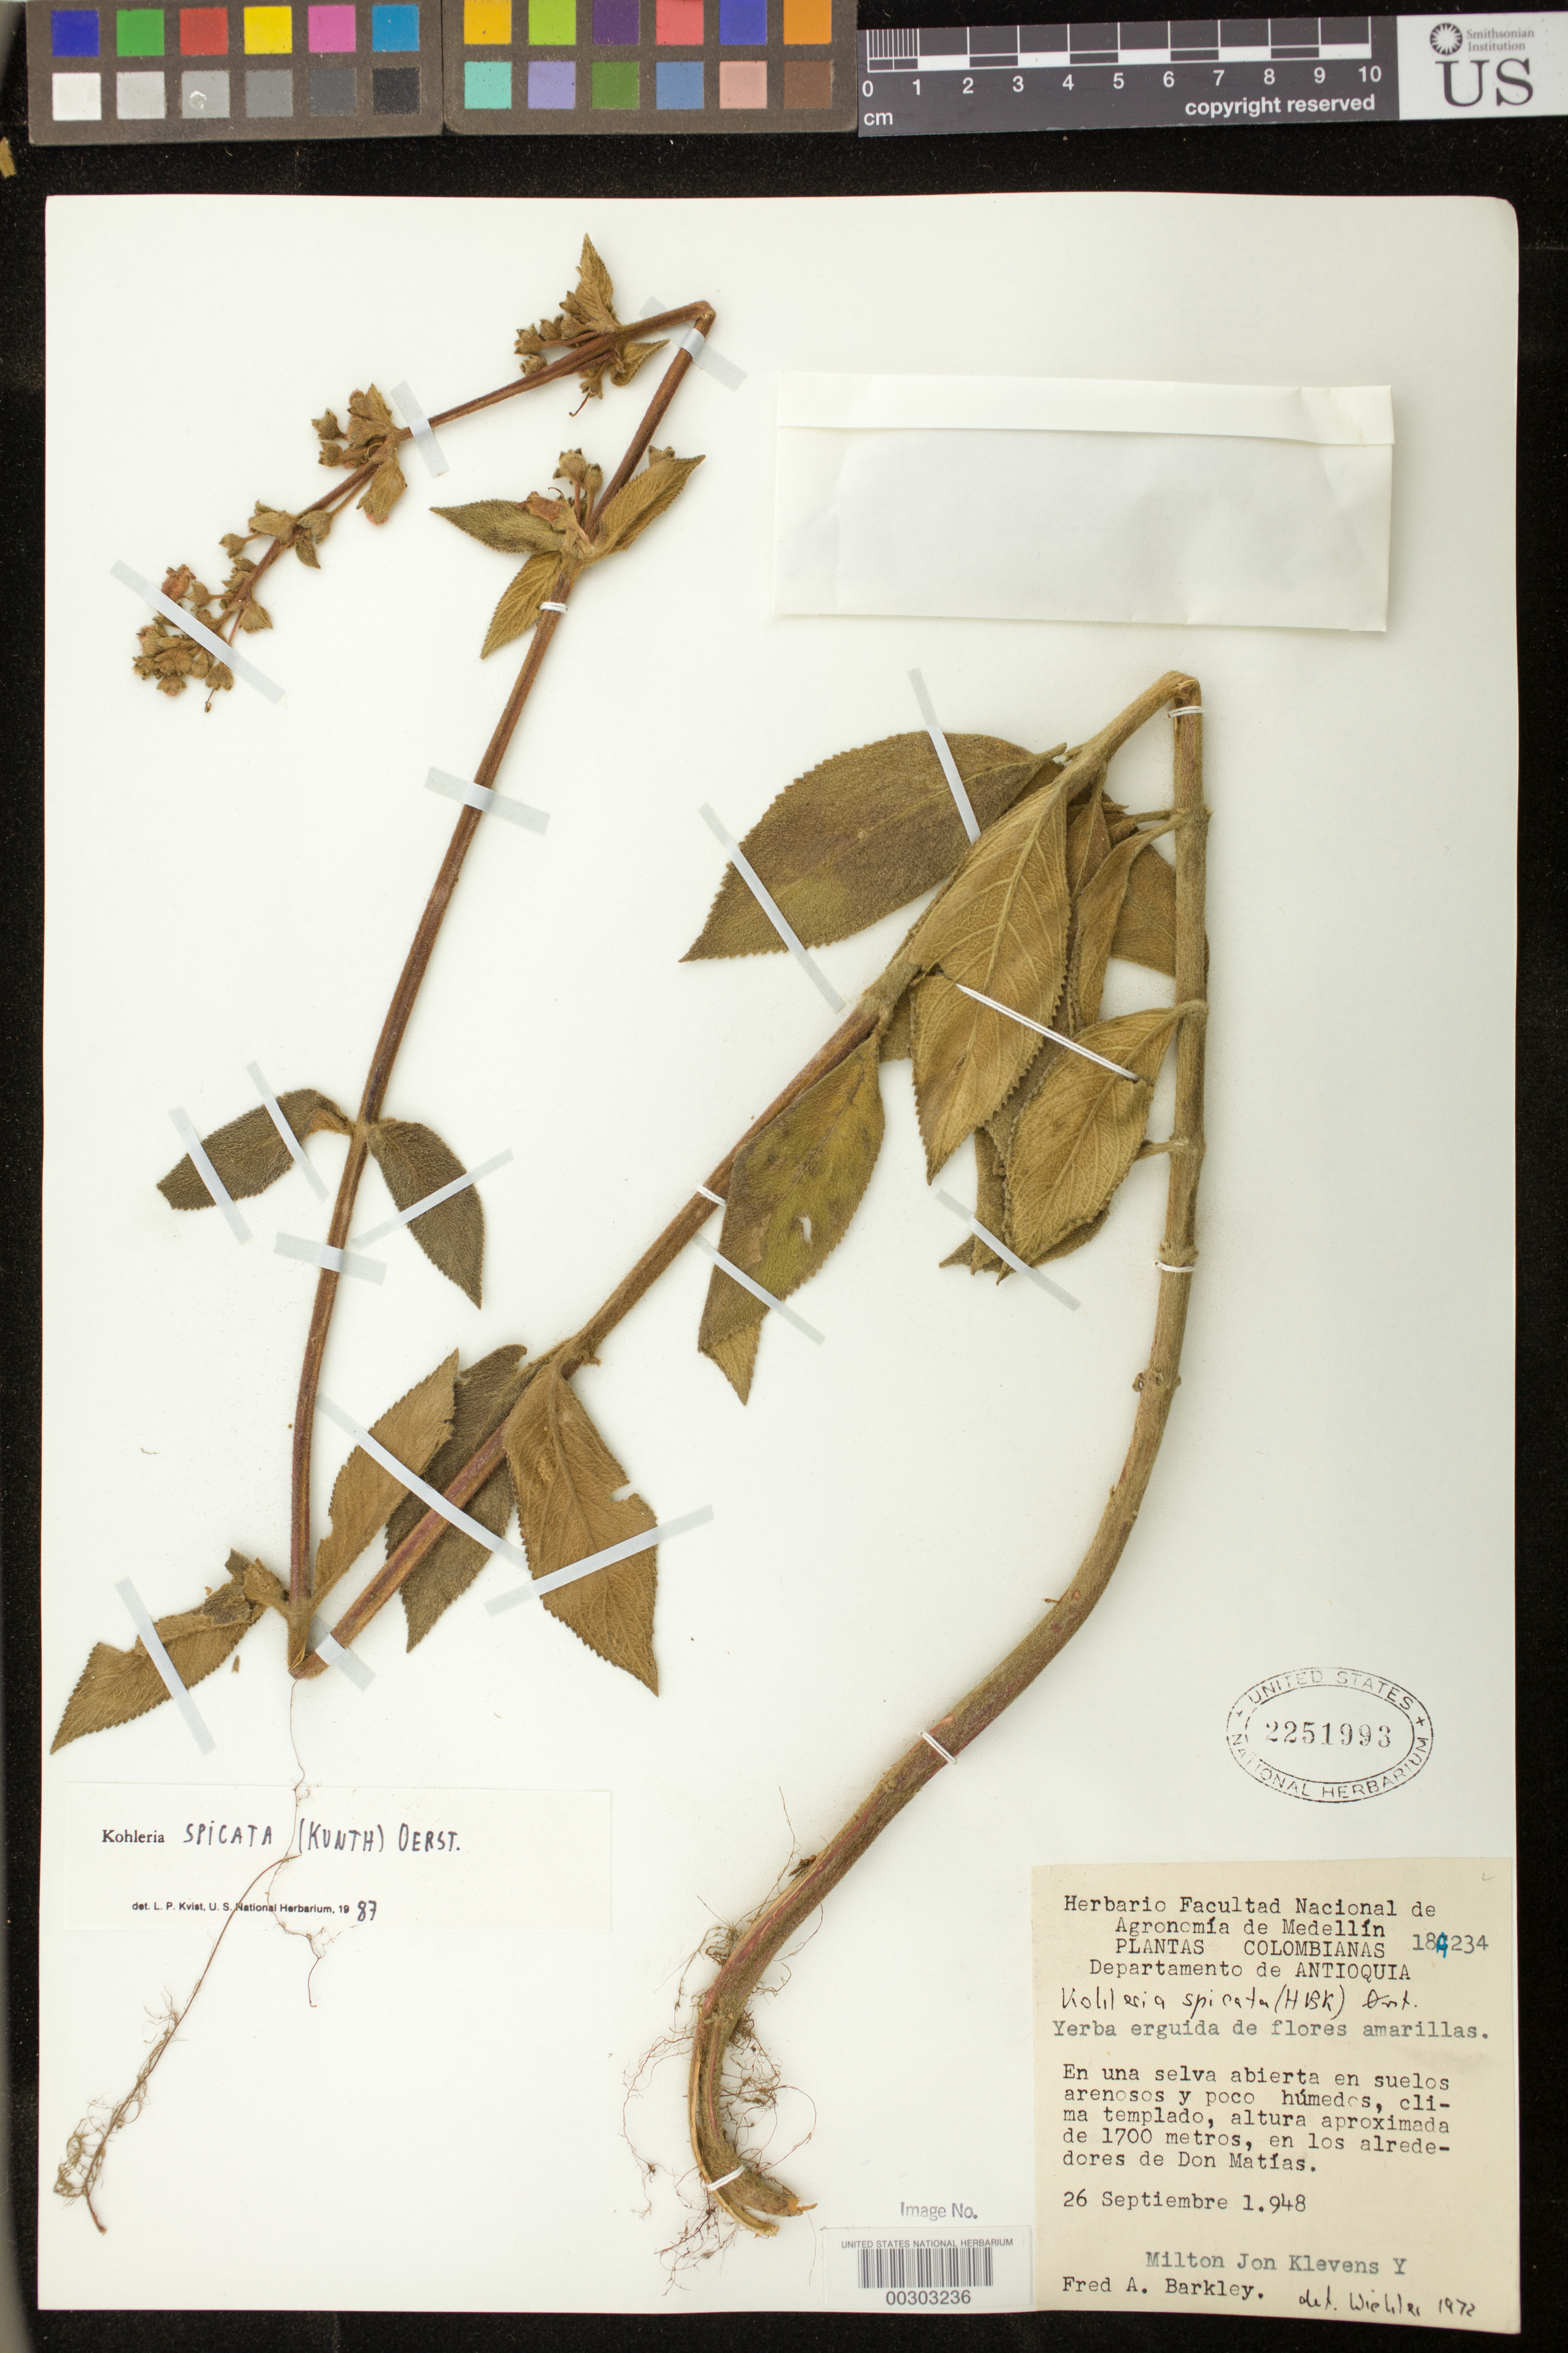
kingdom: Plantae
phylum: Tracheophyta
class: Magnoliopsida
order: Lamiales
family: Gesneriaceae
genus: Kohleria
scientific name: Kohleria spicata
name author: (Kunth) Oerst.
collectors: M. Klevens & F. A. Barkley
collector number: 18A 234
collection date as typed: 26 Sep 1948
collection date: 1948-09-26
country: Colombia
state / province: Antioquia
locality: In the vicinity of Don Matias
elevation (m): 1700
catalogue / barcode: US 2251993